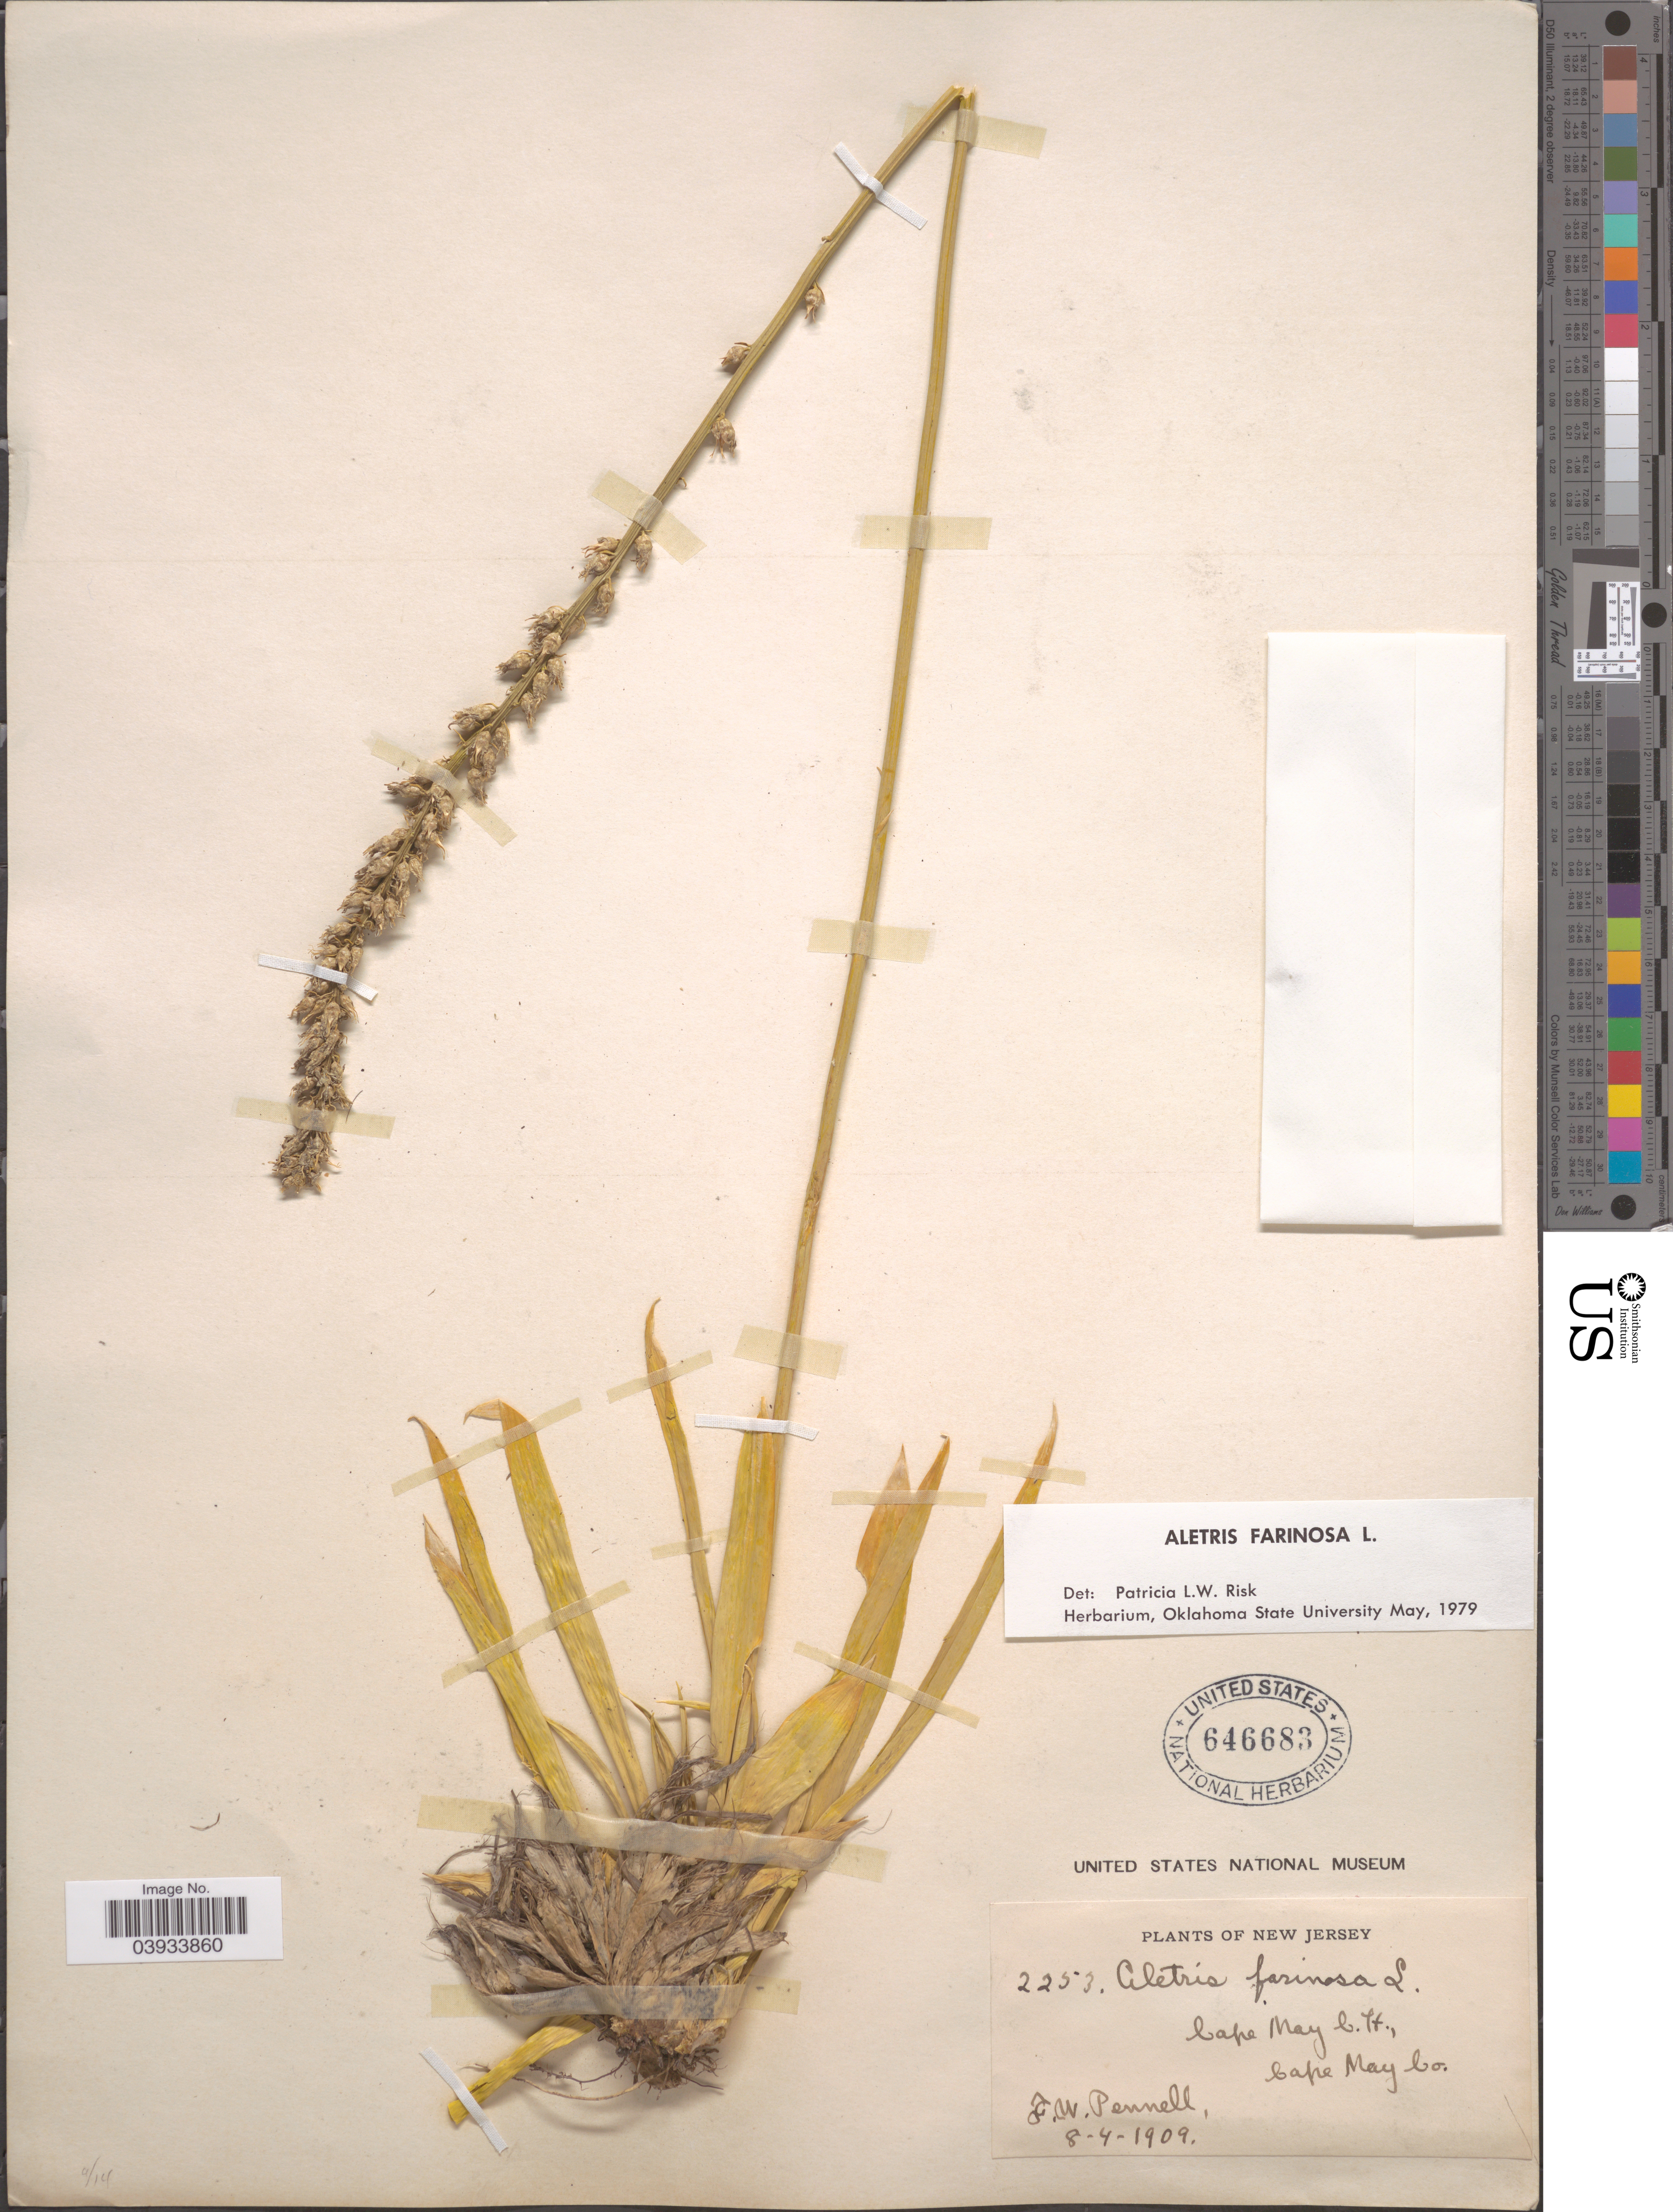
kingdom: Plantae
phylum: Tracheophyta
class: Liliopsida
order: Dioscoreales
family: Nartheciaceae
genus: Aletris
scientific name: Aletris farinosa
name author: L.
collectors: F. W. Pennell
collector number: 2253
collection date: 1909-08-04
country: United States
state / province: New Jersey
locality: Cape May e. ft., Cape May Co.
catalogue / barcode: US 646683